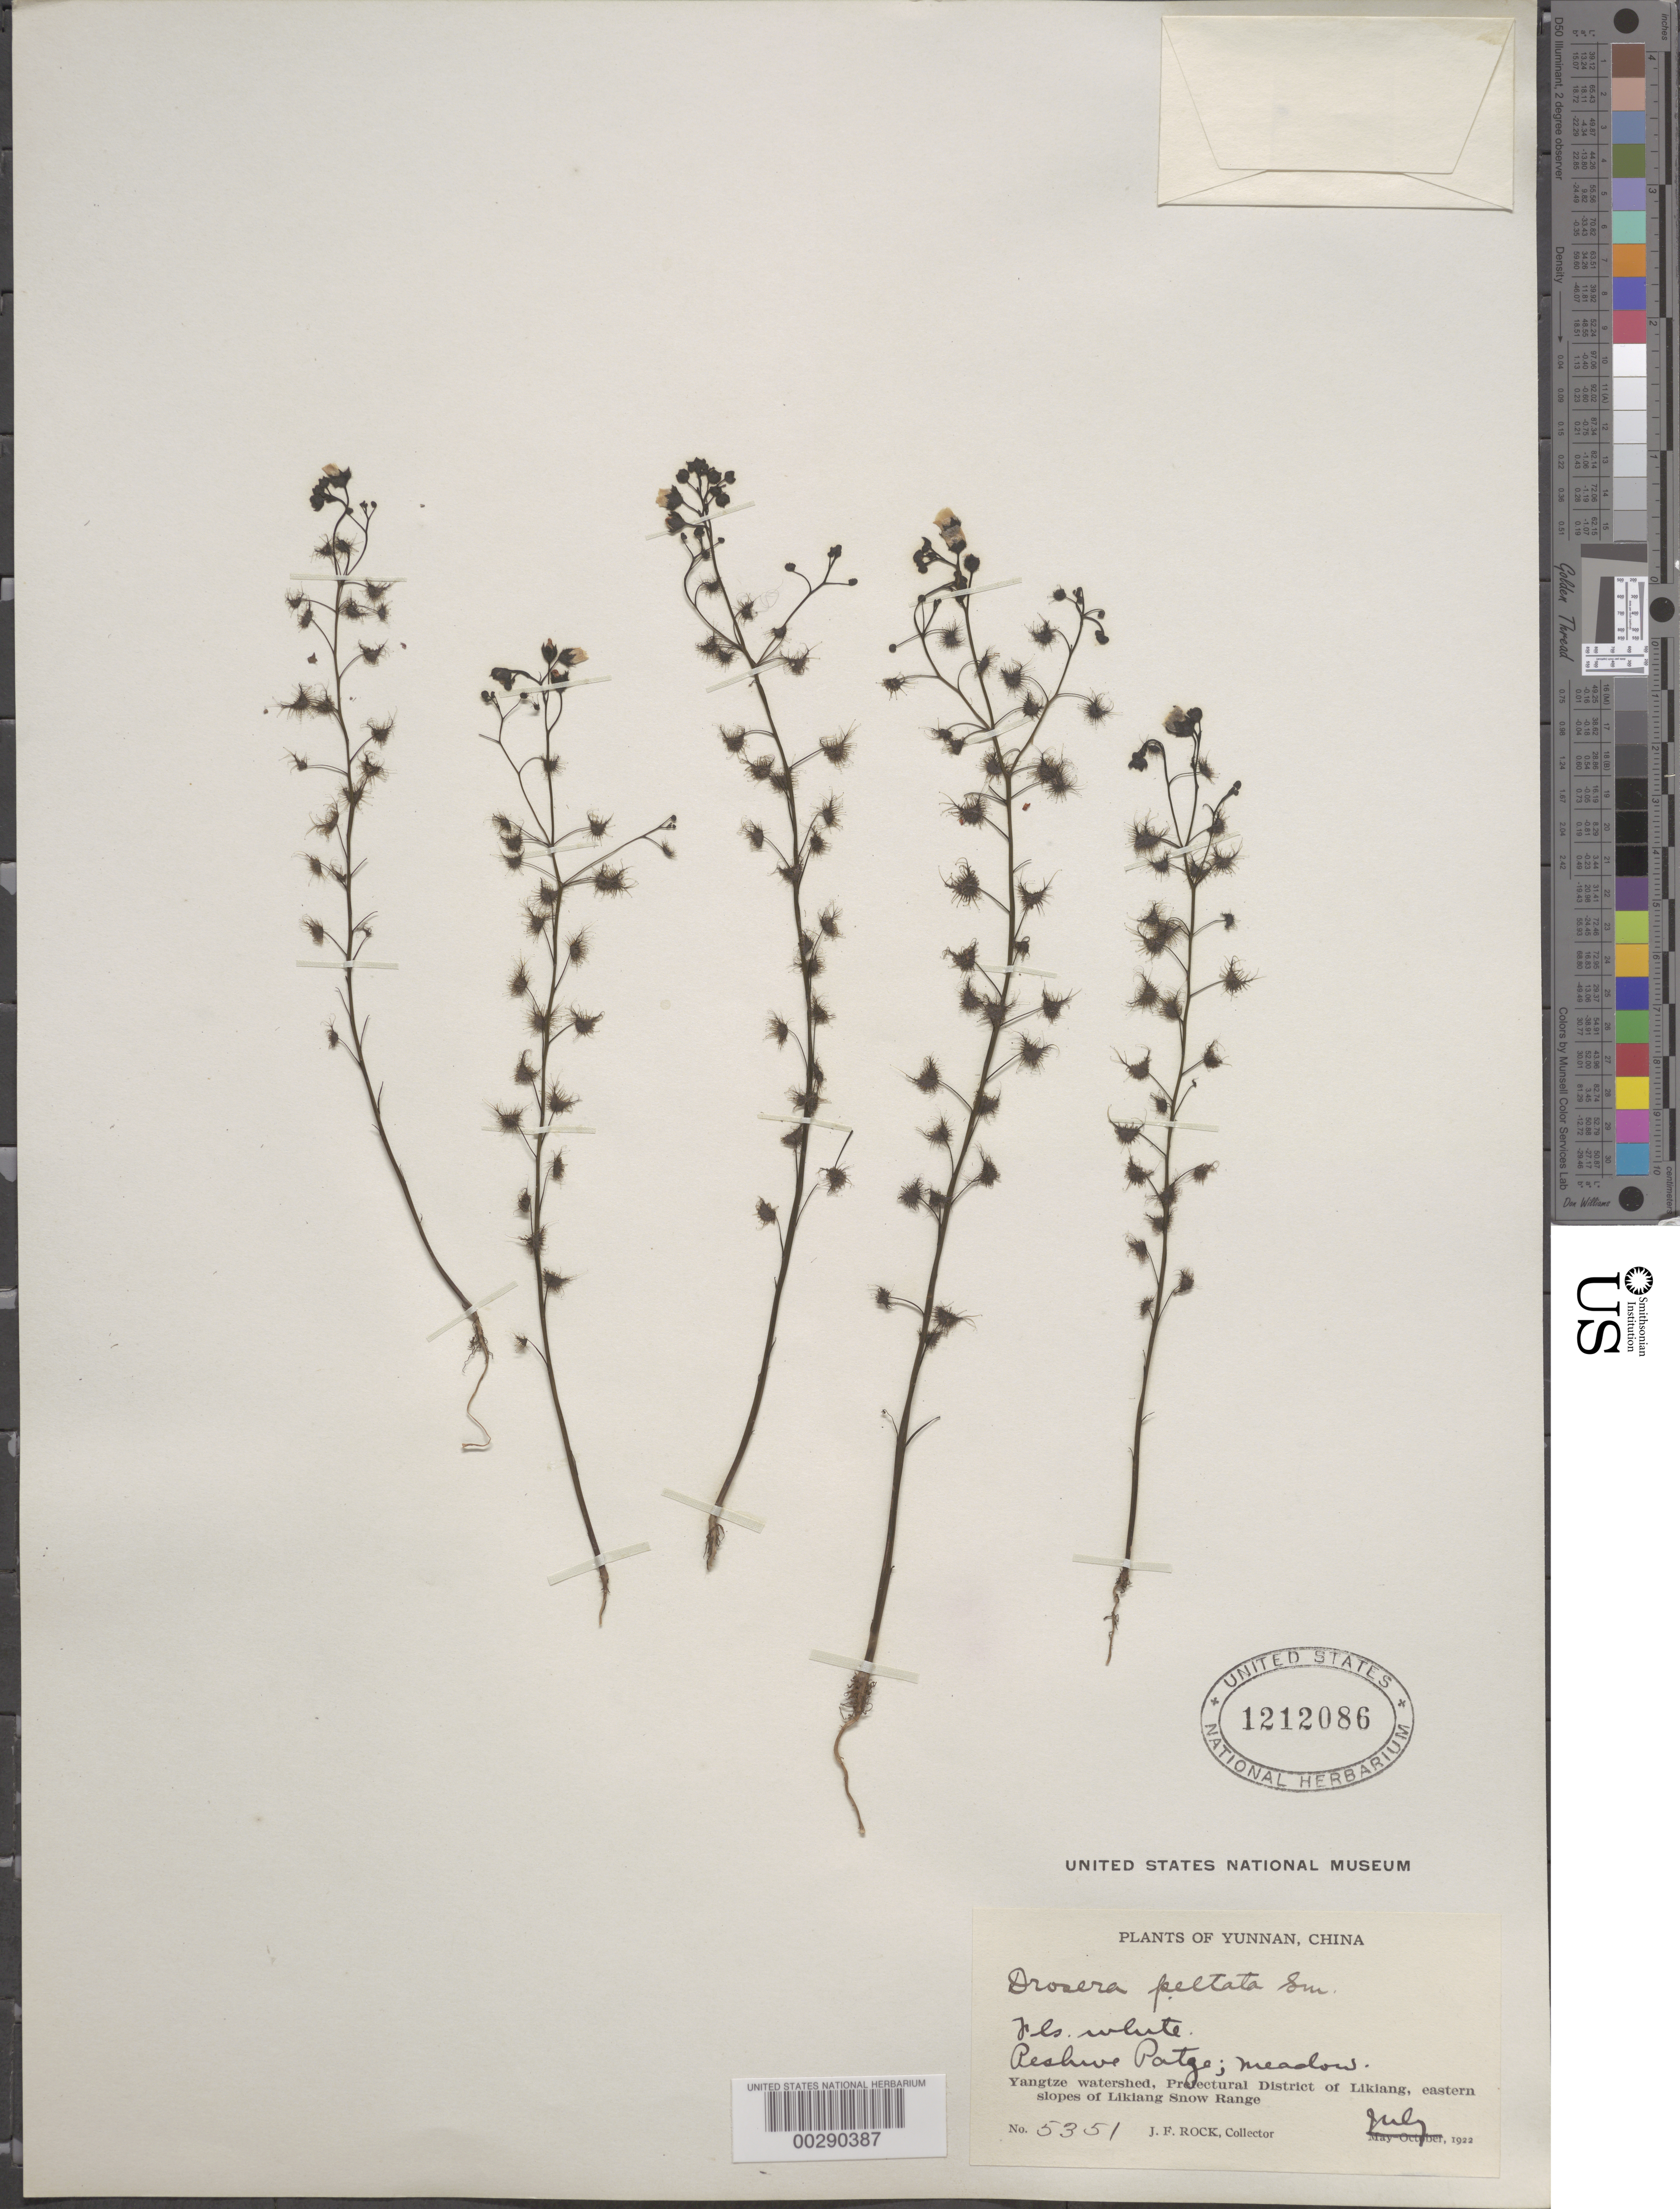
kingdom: Plantae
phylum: Tracheophyta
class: Magnoliopsida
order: Caryophyllales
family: Droseraceae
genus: Drosera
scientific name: Drosera peltata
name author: Sm. ex Willd.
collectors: J. F. Rock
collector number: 5351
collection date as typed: Jul 1922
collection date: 1922-07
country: China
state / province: Yunnan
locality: Likiang dist., e slopes of likiang snow range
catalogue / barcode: US 1212086